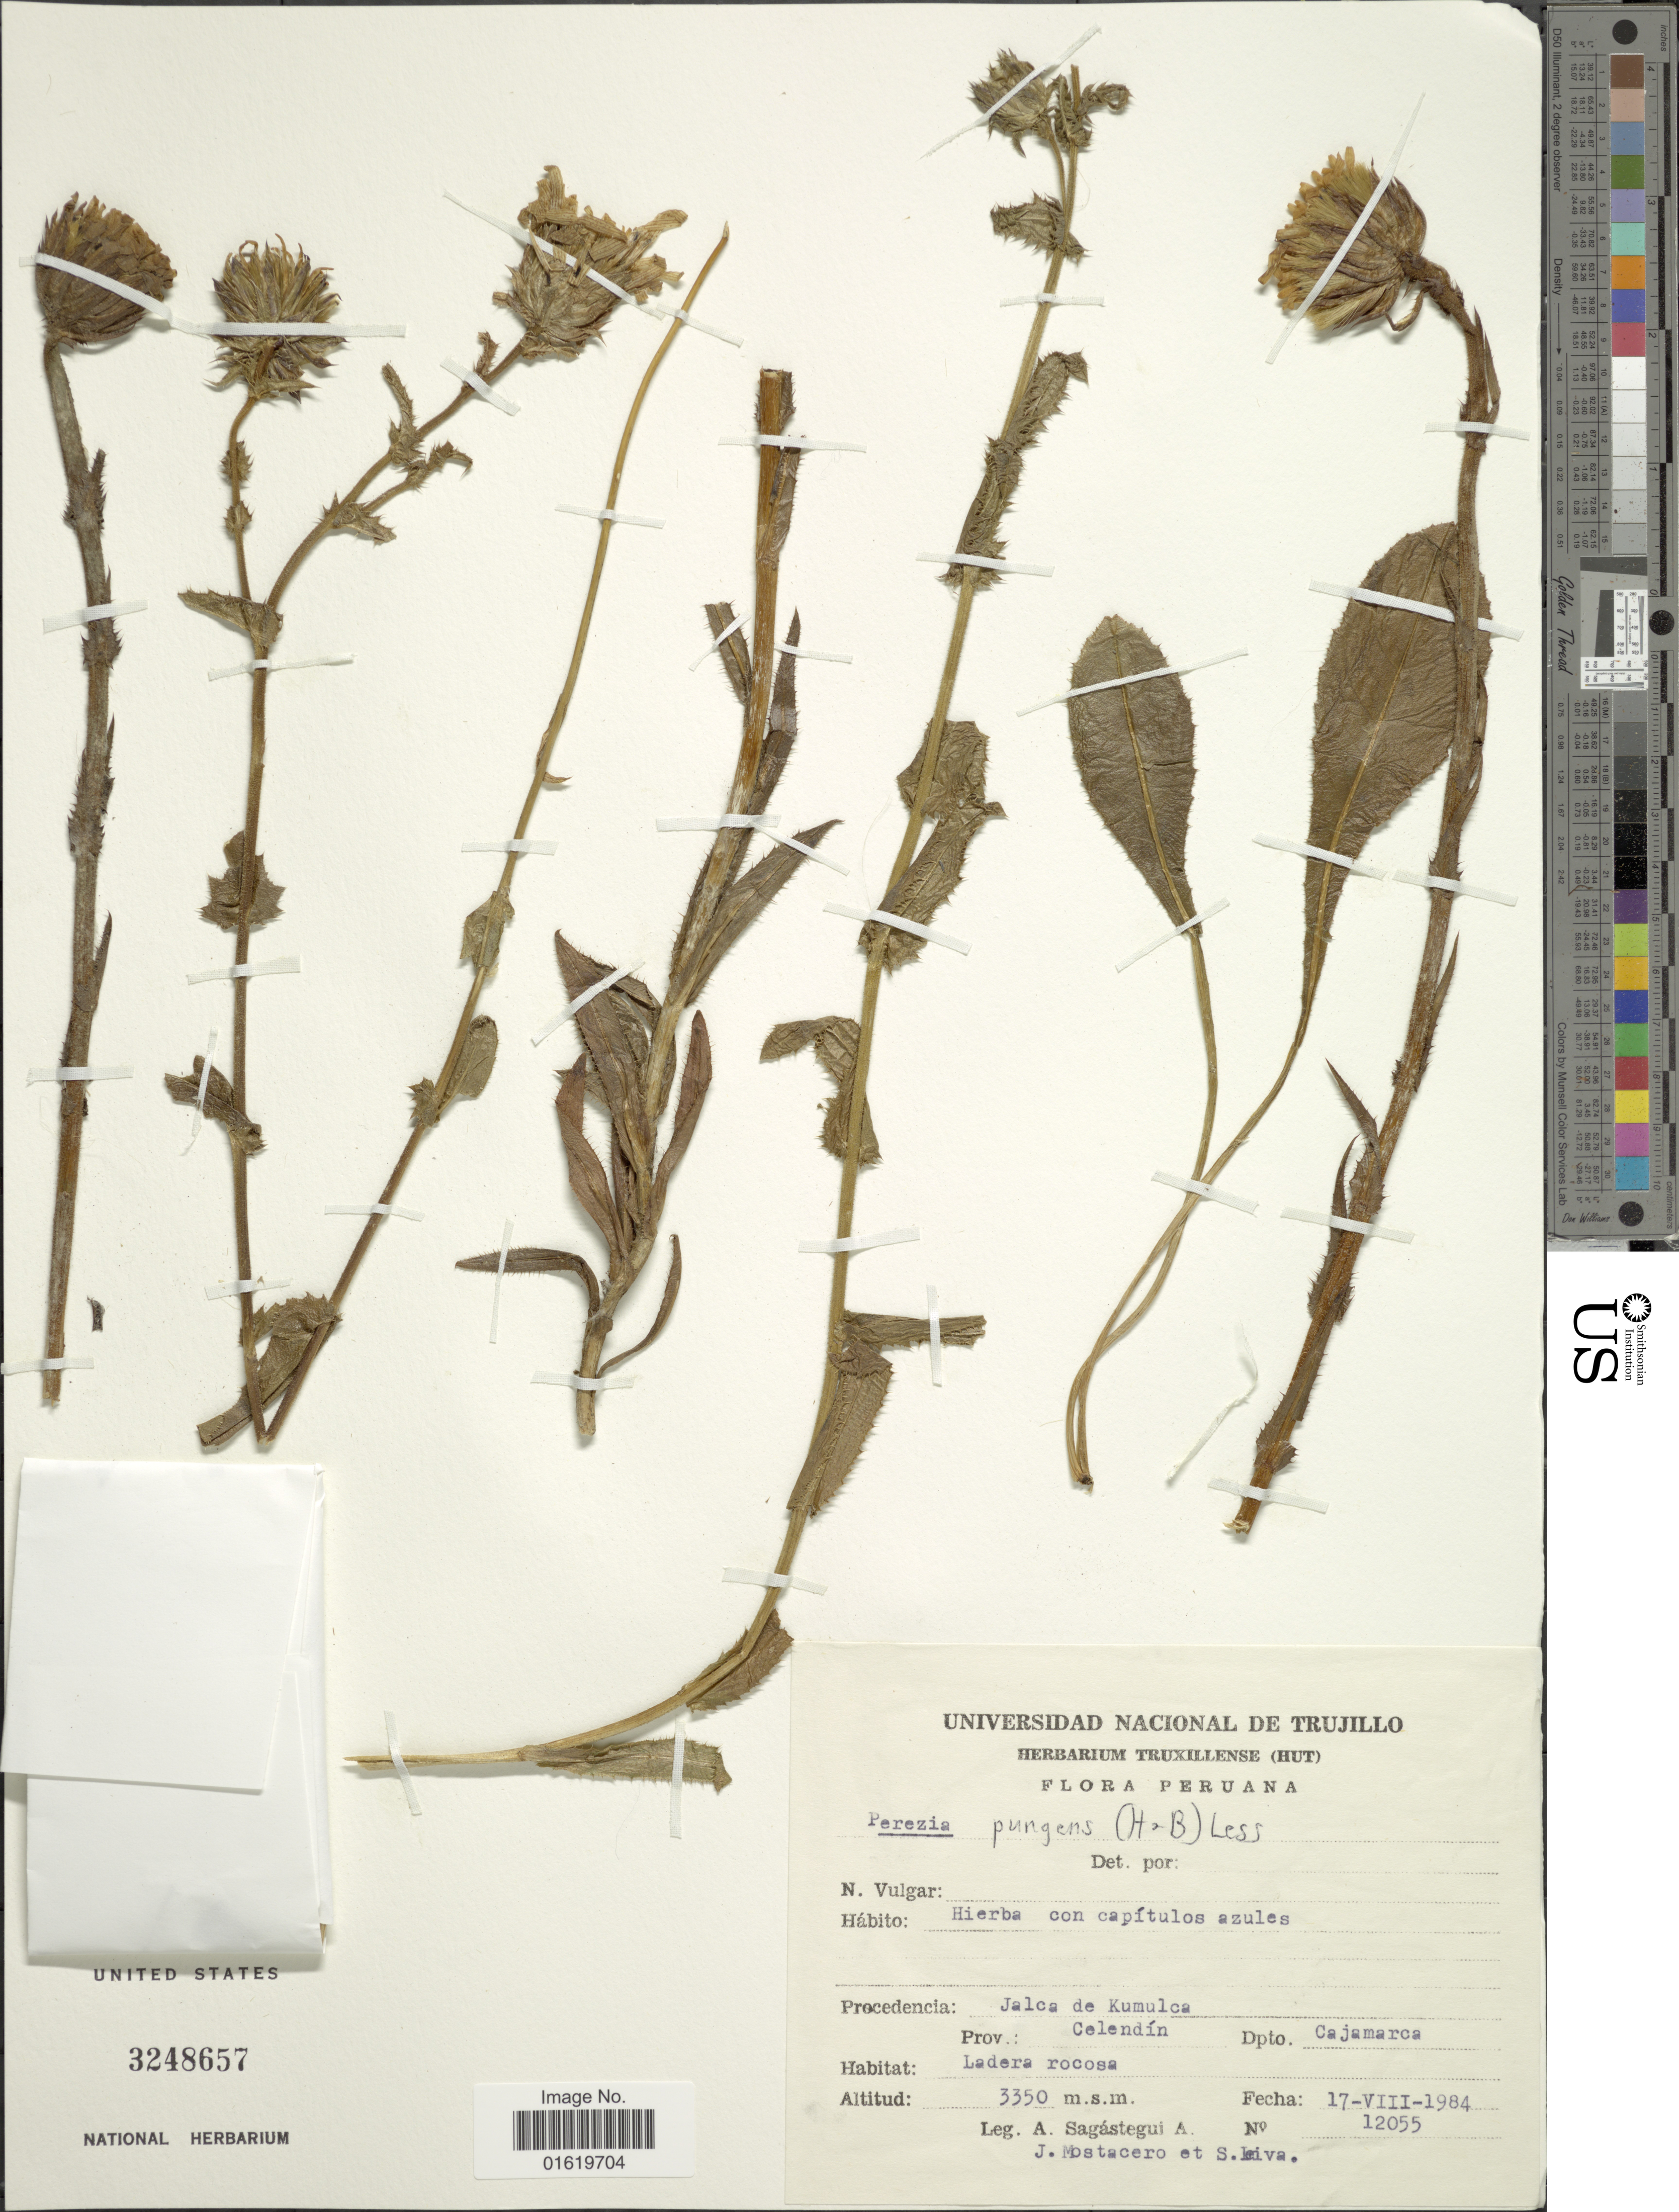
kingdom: Plantae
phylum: Tracheophyta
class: Magnoliopsida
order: Asterales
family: Asteraceae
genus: Perezia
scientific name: Perezia pungens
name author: (Humb. & Bonpl.) Less.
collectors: A. Sagástegui A., J. Mostacero & S. Leiva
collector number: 12055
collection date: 1984-08-17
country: Peru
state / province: Cajamarca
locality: Jalca de Kumulca. Prov.: Celendín. Dpto. Cajamarca.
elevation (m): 3350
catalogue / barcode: US 3248657